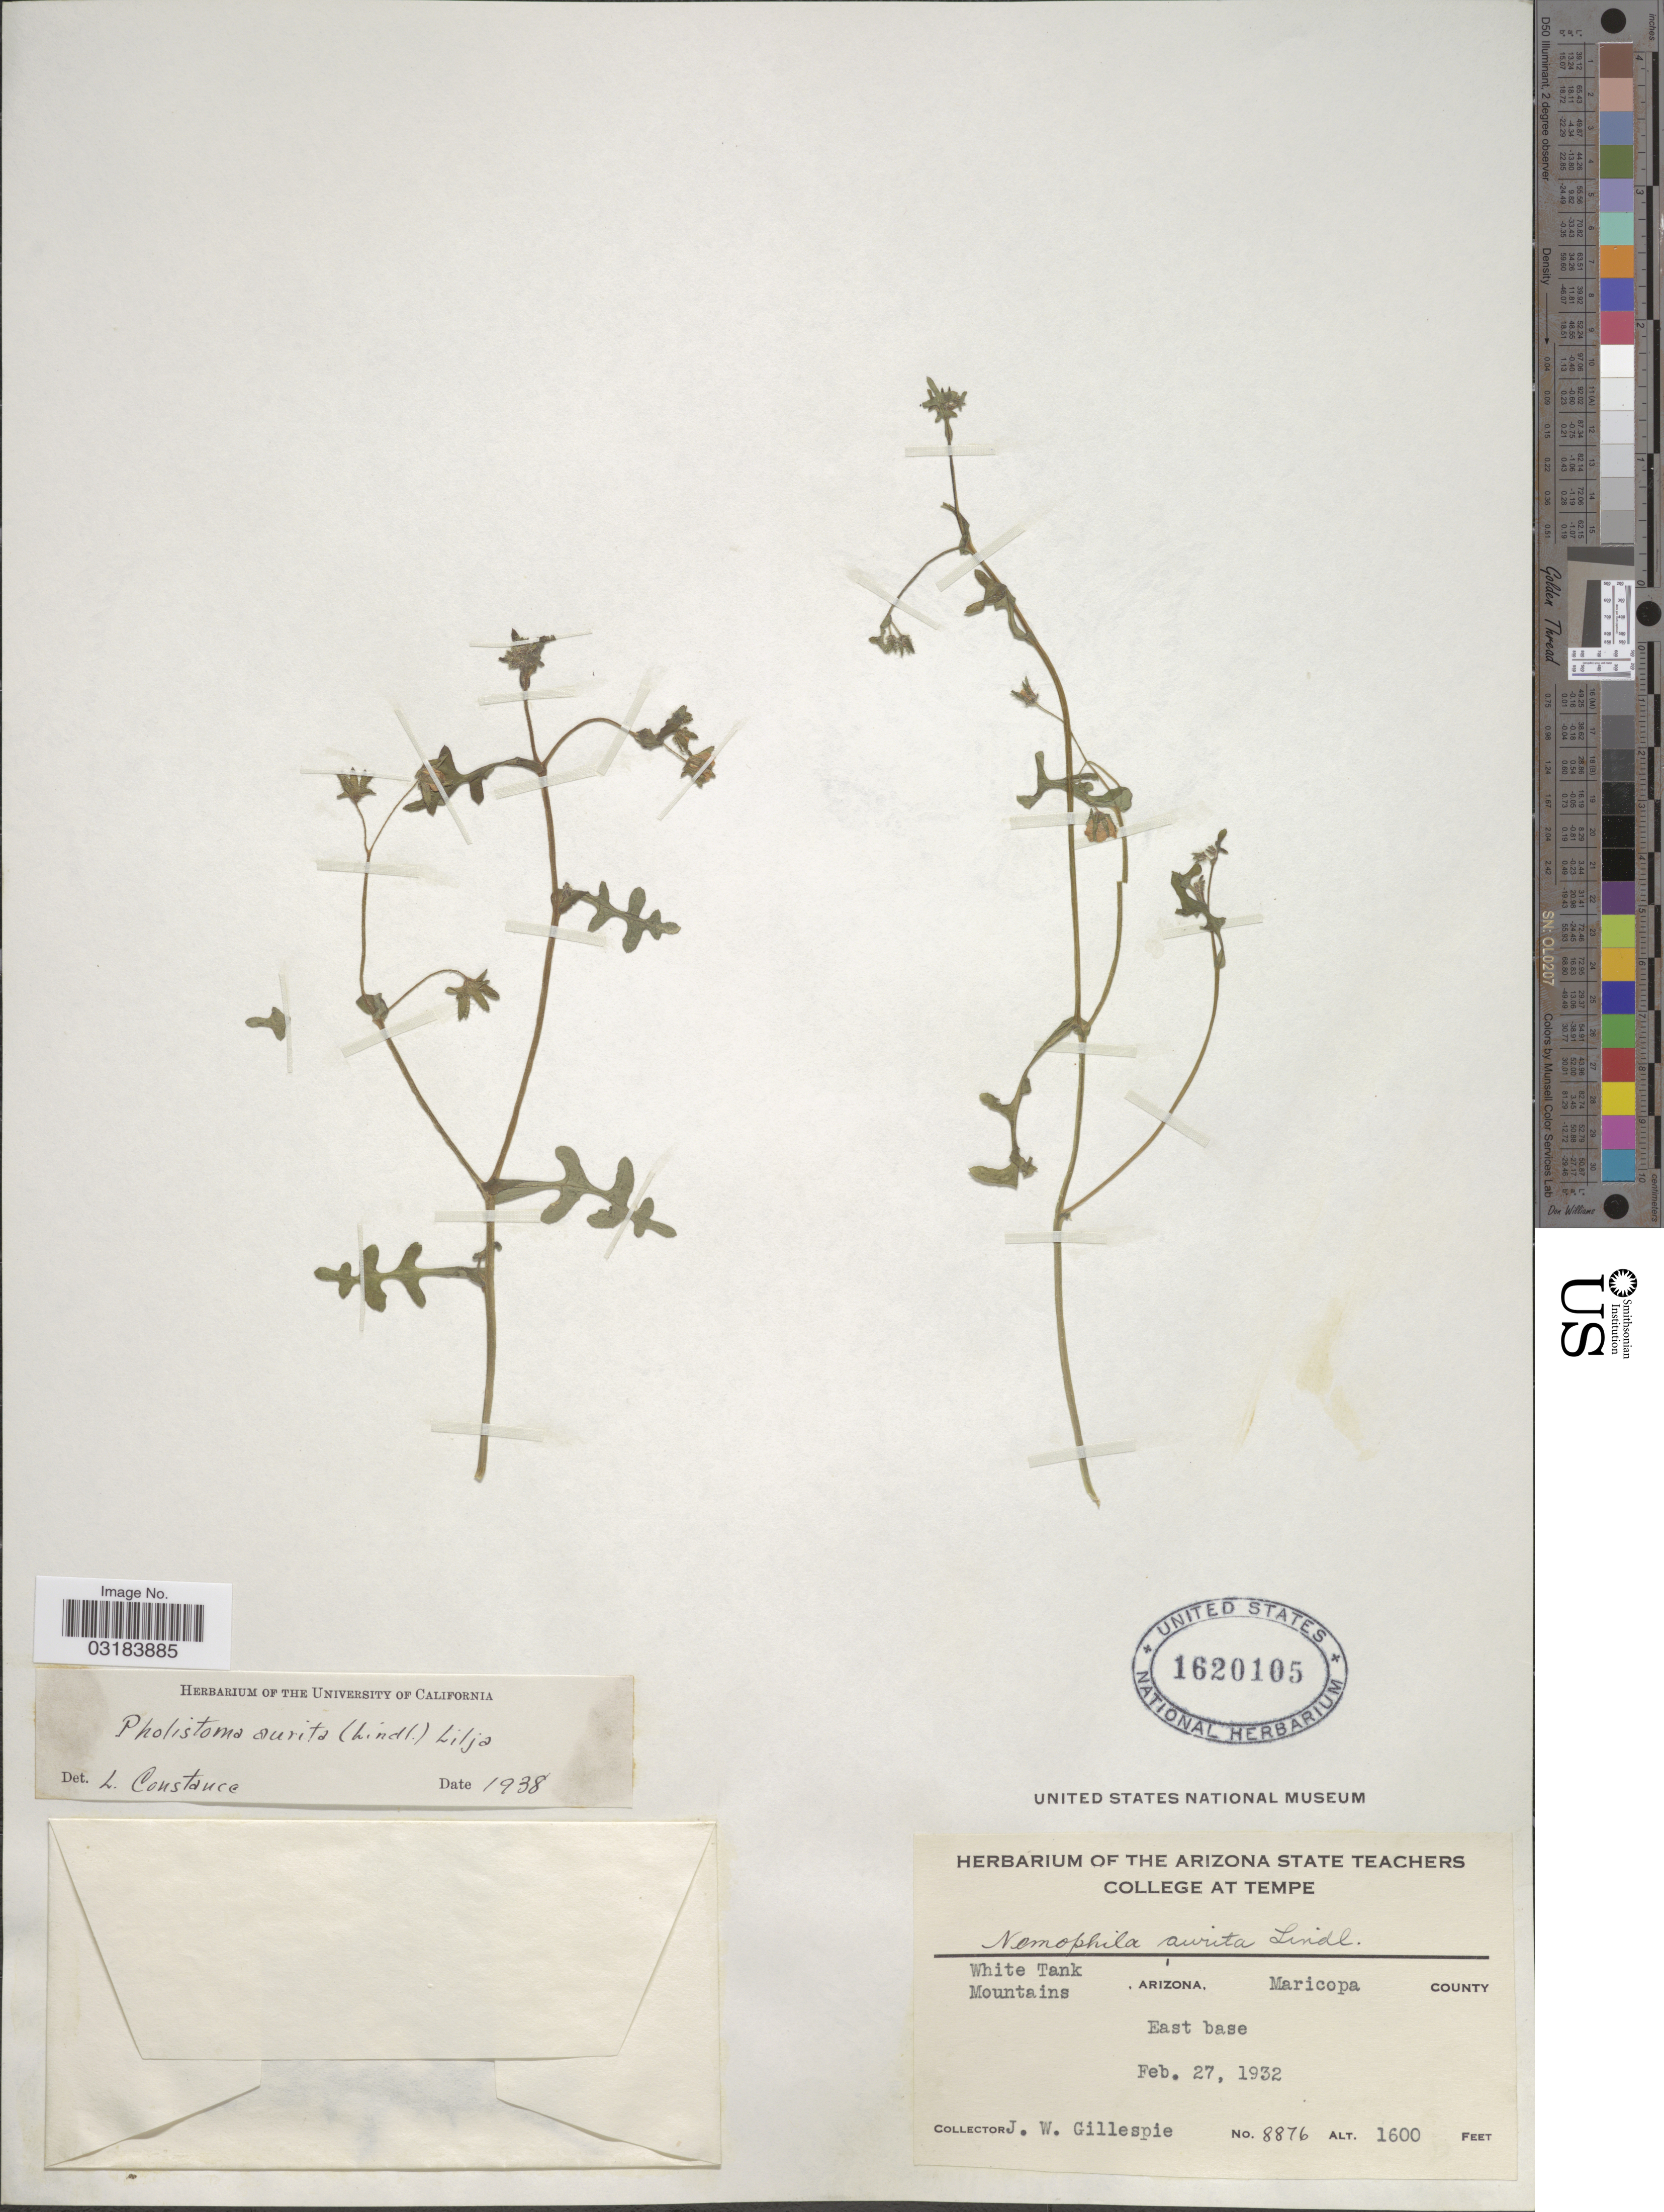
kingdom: Plantae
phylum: Tracheophyta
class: Magnoliopsida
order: Boraginales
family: Hydrophyllaceae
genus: Pholistoma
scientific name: Pholistoma auritum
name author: (Lindl.) Lilja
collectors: J. W. Gillespie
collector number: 8876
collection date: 1932-02-27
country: United States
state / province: Arizona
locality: White Tank Mountains, Maricopa County. East base.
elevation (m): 488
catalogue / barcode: US 1620105